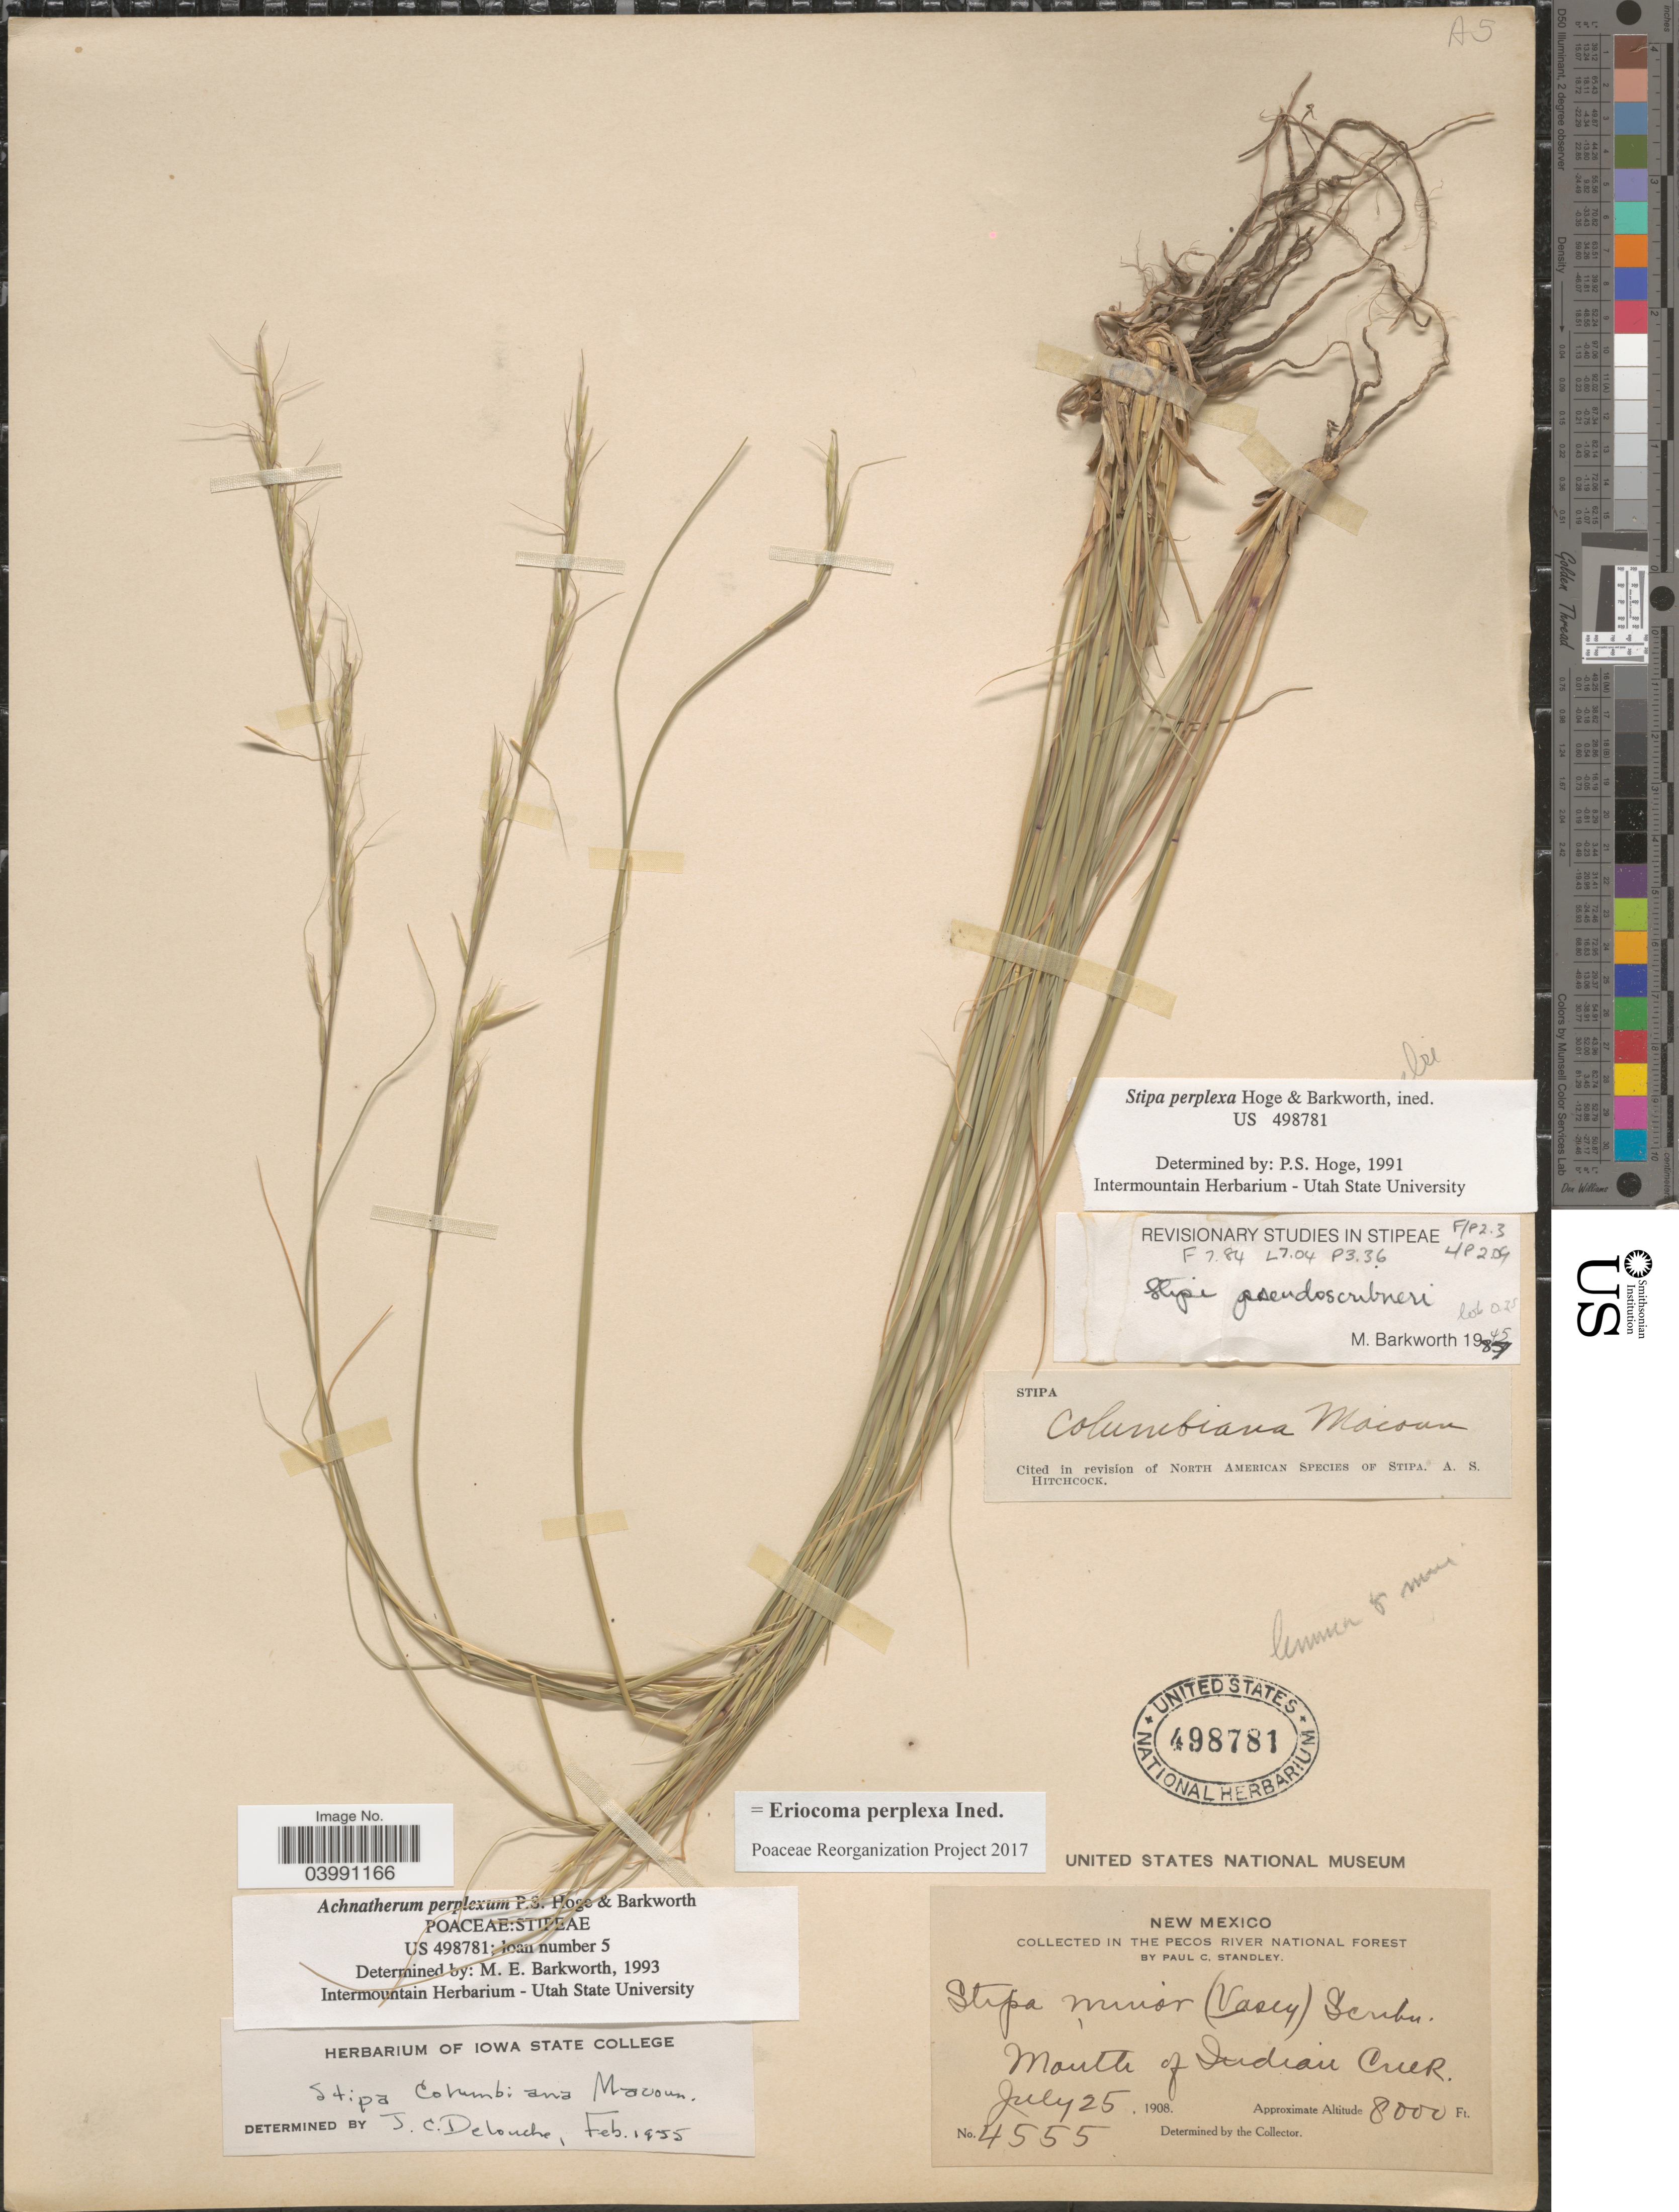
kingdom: Plantae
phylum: Tracheophyta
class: Liliopsida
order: Poales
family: Poaceae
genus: Eriocoma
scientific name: Eriocoma perplexa ined.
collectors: P. C. Standley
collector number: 4555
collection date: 1908-07-25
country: United States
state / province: New Mexico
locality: In the Pecos River National Forest. Mouth of Indian Creek.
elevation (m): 2438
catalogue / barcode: US 498781